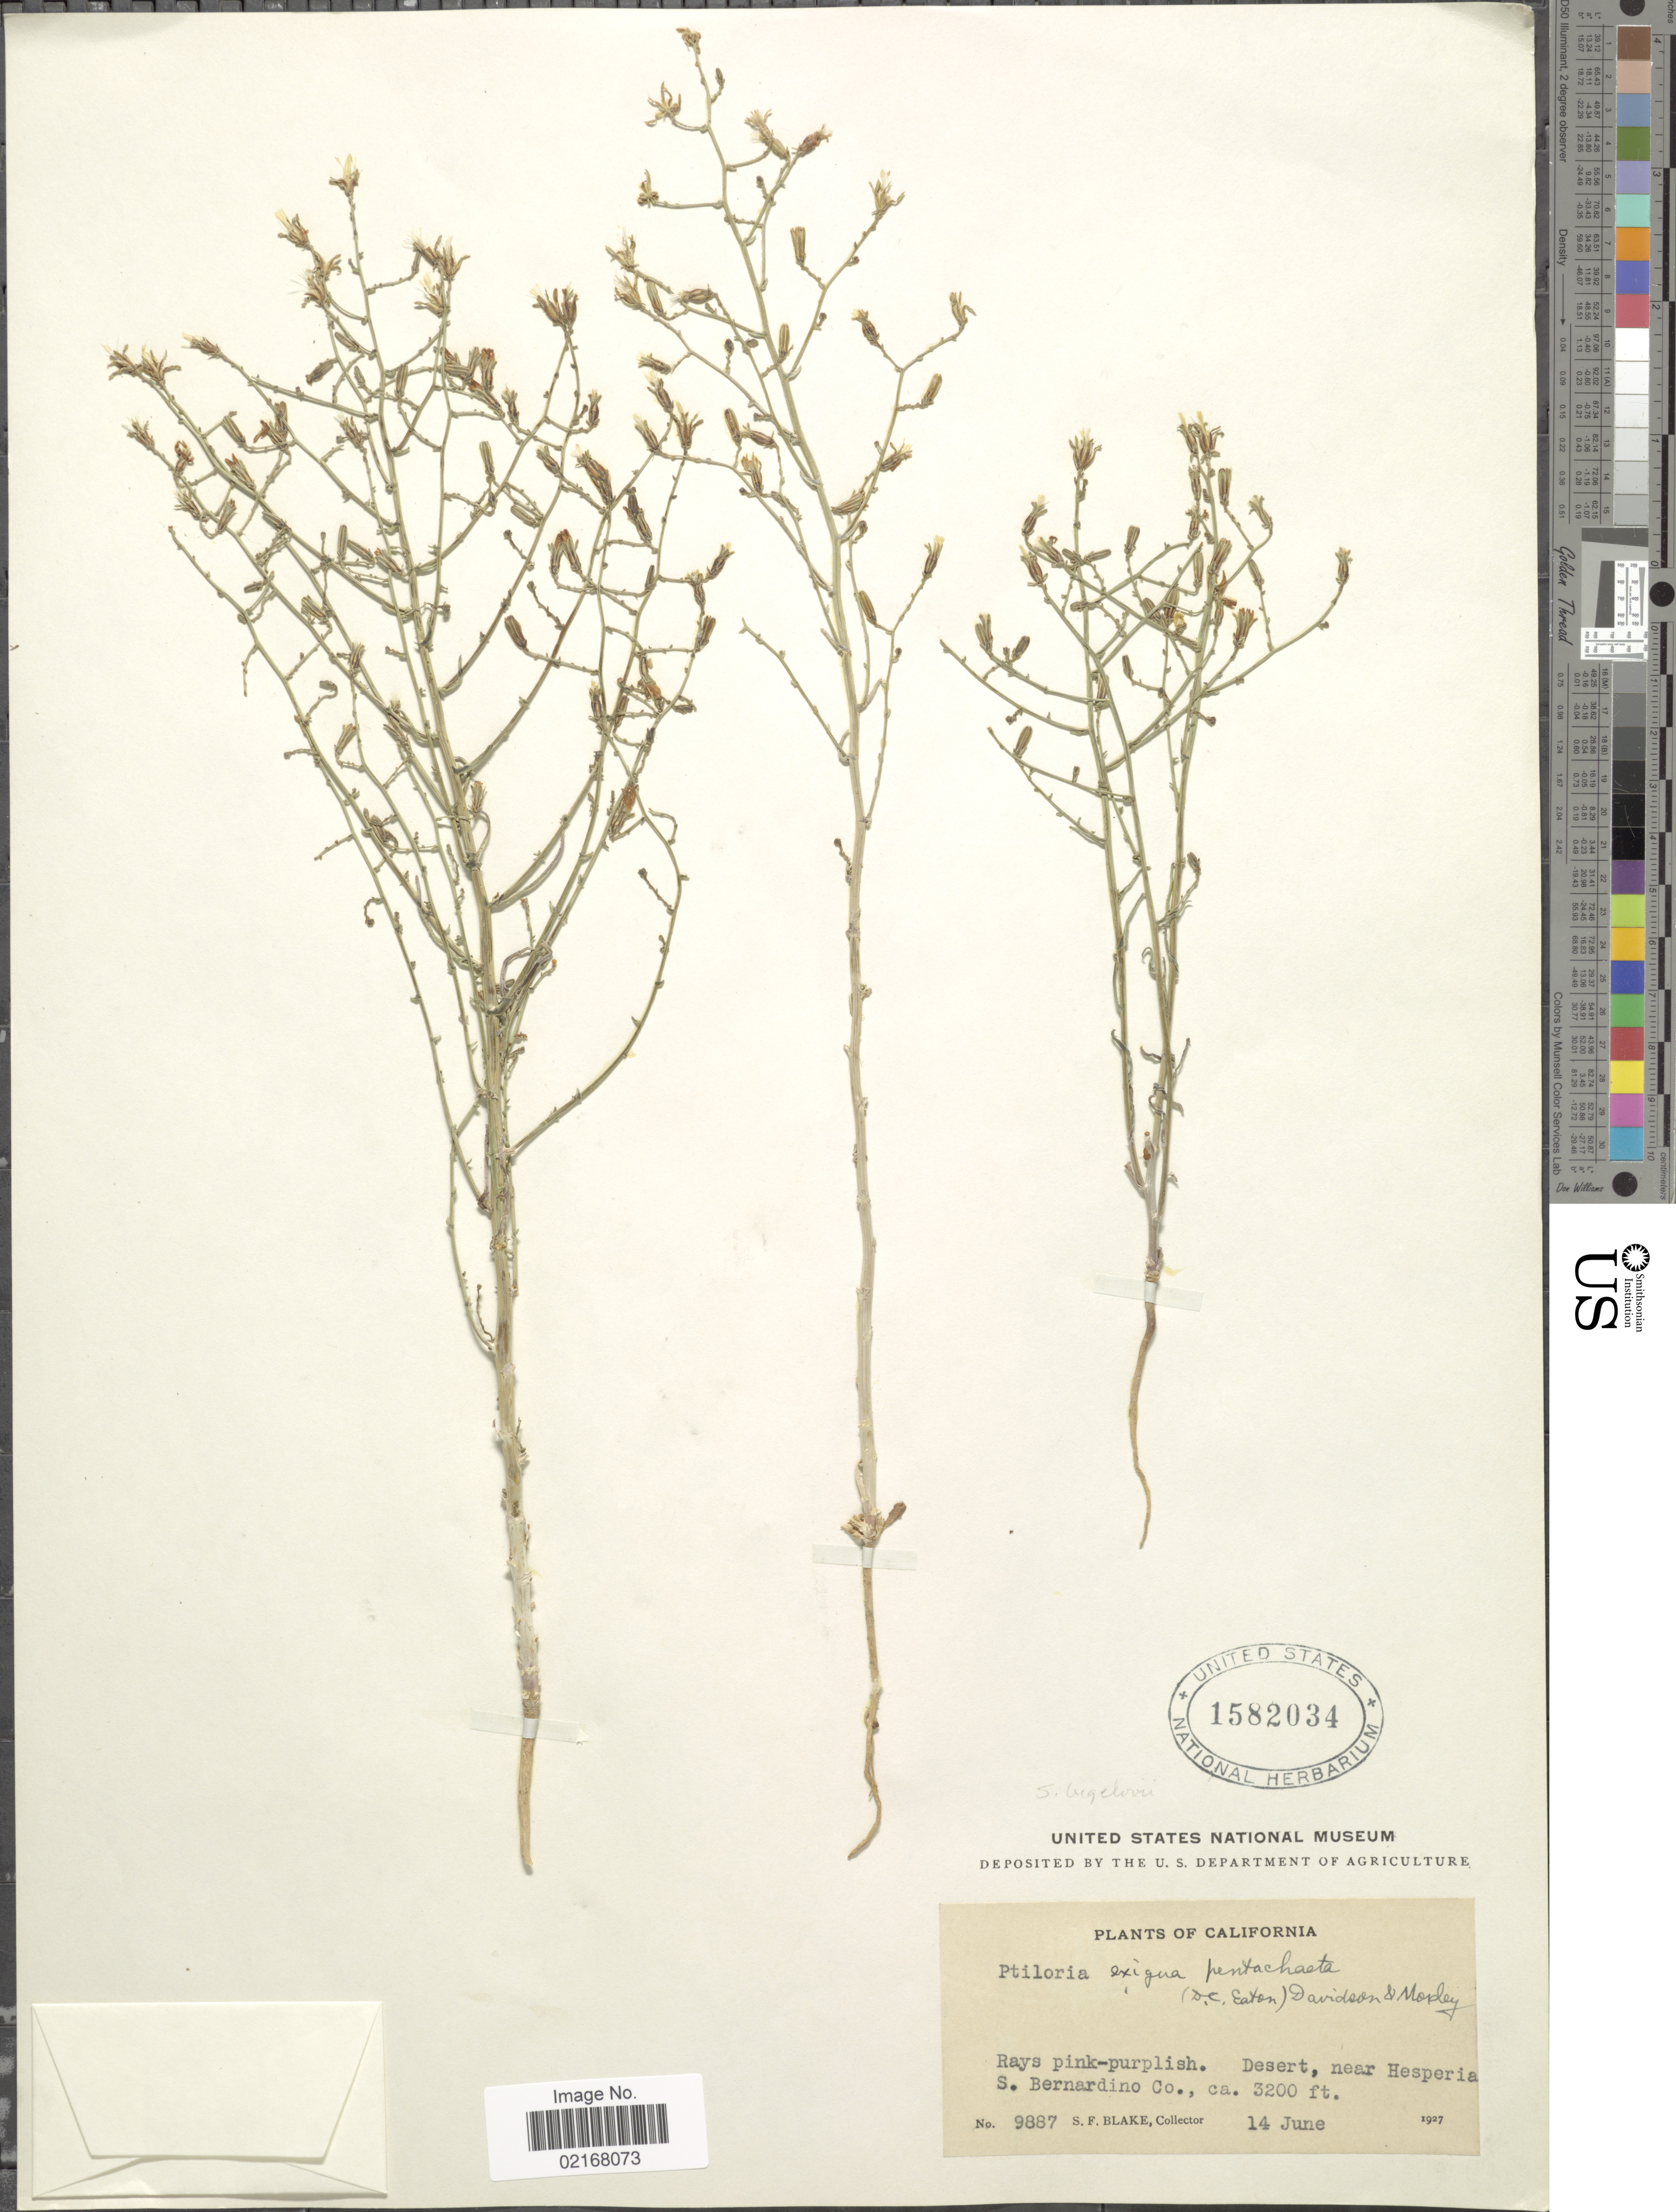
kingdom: Plantae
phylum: Tracheophyta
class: Magnoliopsida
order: Asterales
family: Asteraceae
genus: Stephanomeria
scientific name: Stephanomeria exigua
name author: Nutt.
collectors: S. Blake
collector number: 9887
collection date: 1927-06-14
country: United States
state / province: California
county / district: San Bernardino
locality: Desert, near Hesperia S. Bernardino Co.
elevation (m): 975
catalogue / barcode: US 1582034